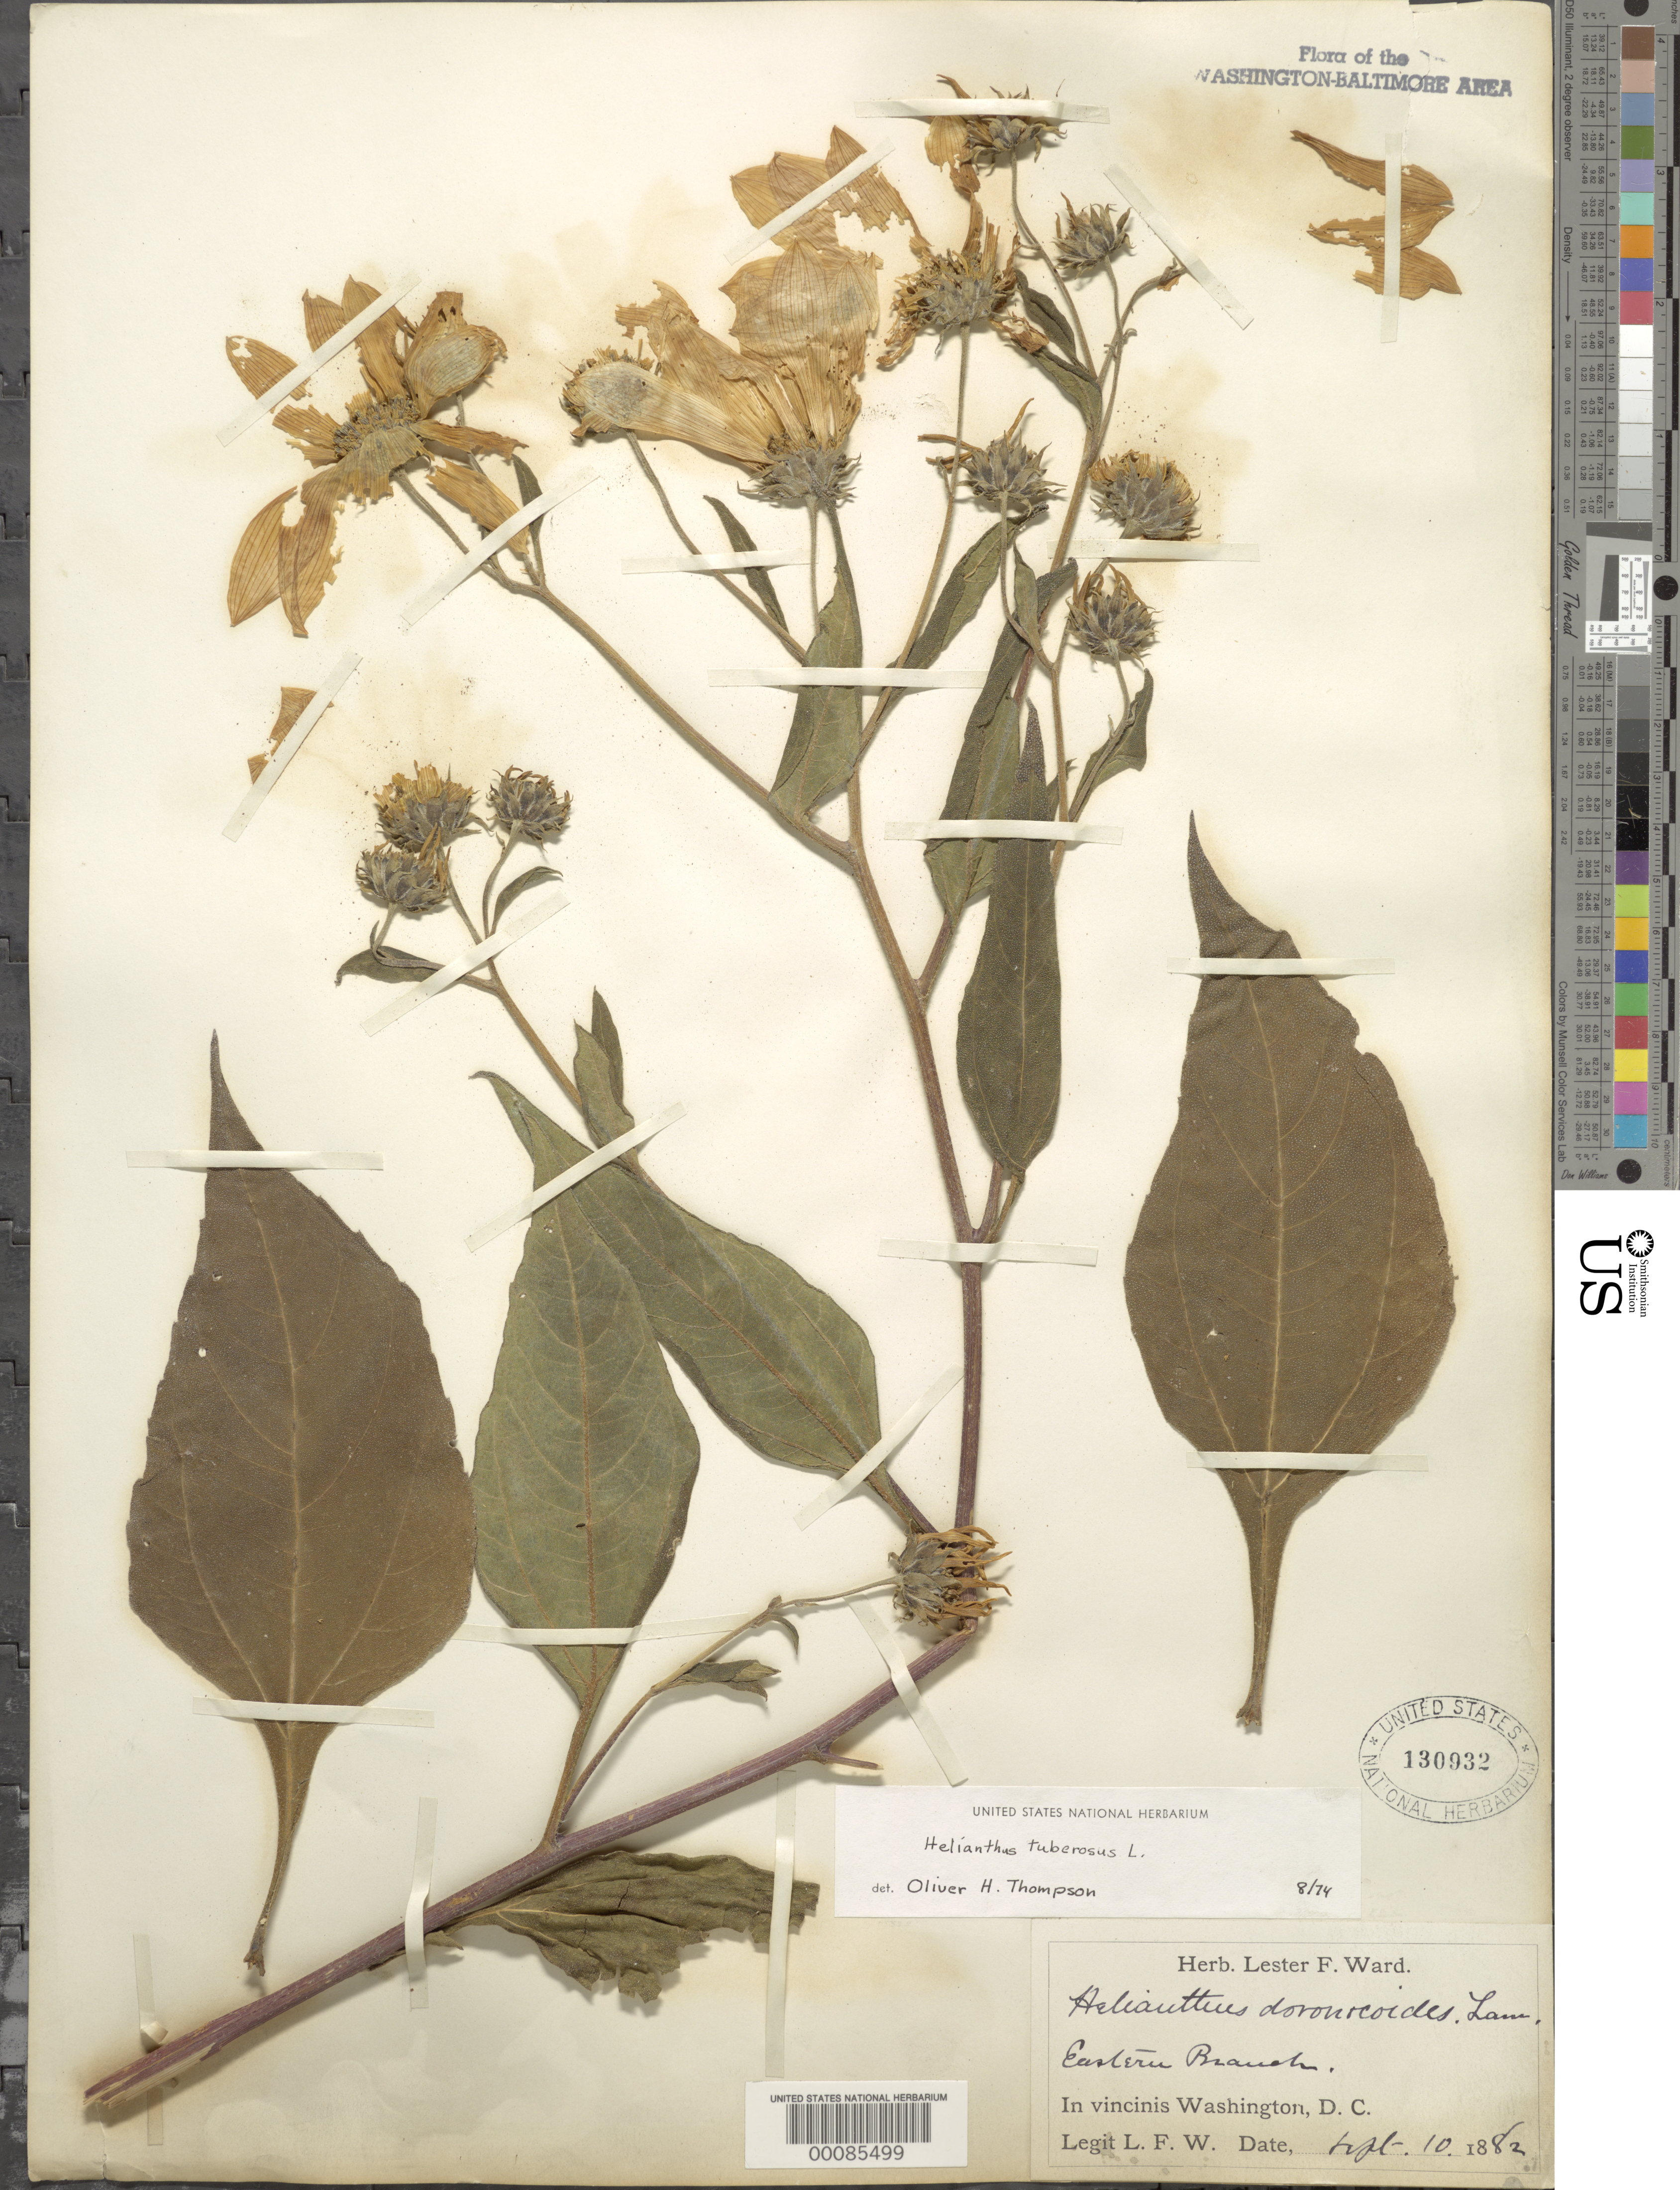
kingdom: Plantae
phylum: Tracheophyta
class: Magnoliopsida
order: Asterales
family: Asteraceae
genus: Helianthus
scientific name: Helianthus tuberosus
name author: L.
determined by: Thompson, O. H.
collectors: L. F. Ward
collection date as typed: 10 Sep 1882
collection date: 1882-09-10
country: United States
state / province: District of Columbia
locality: Eastern Branch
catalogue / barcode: US 130932